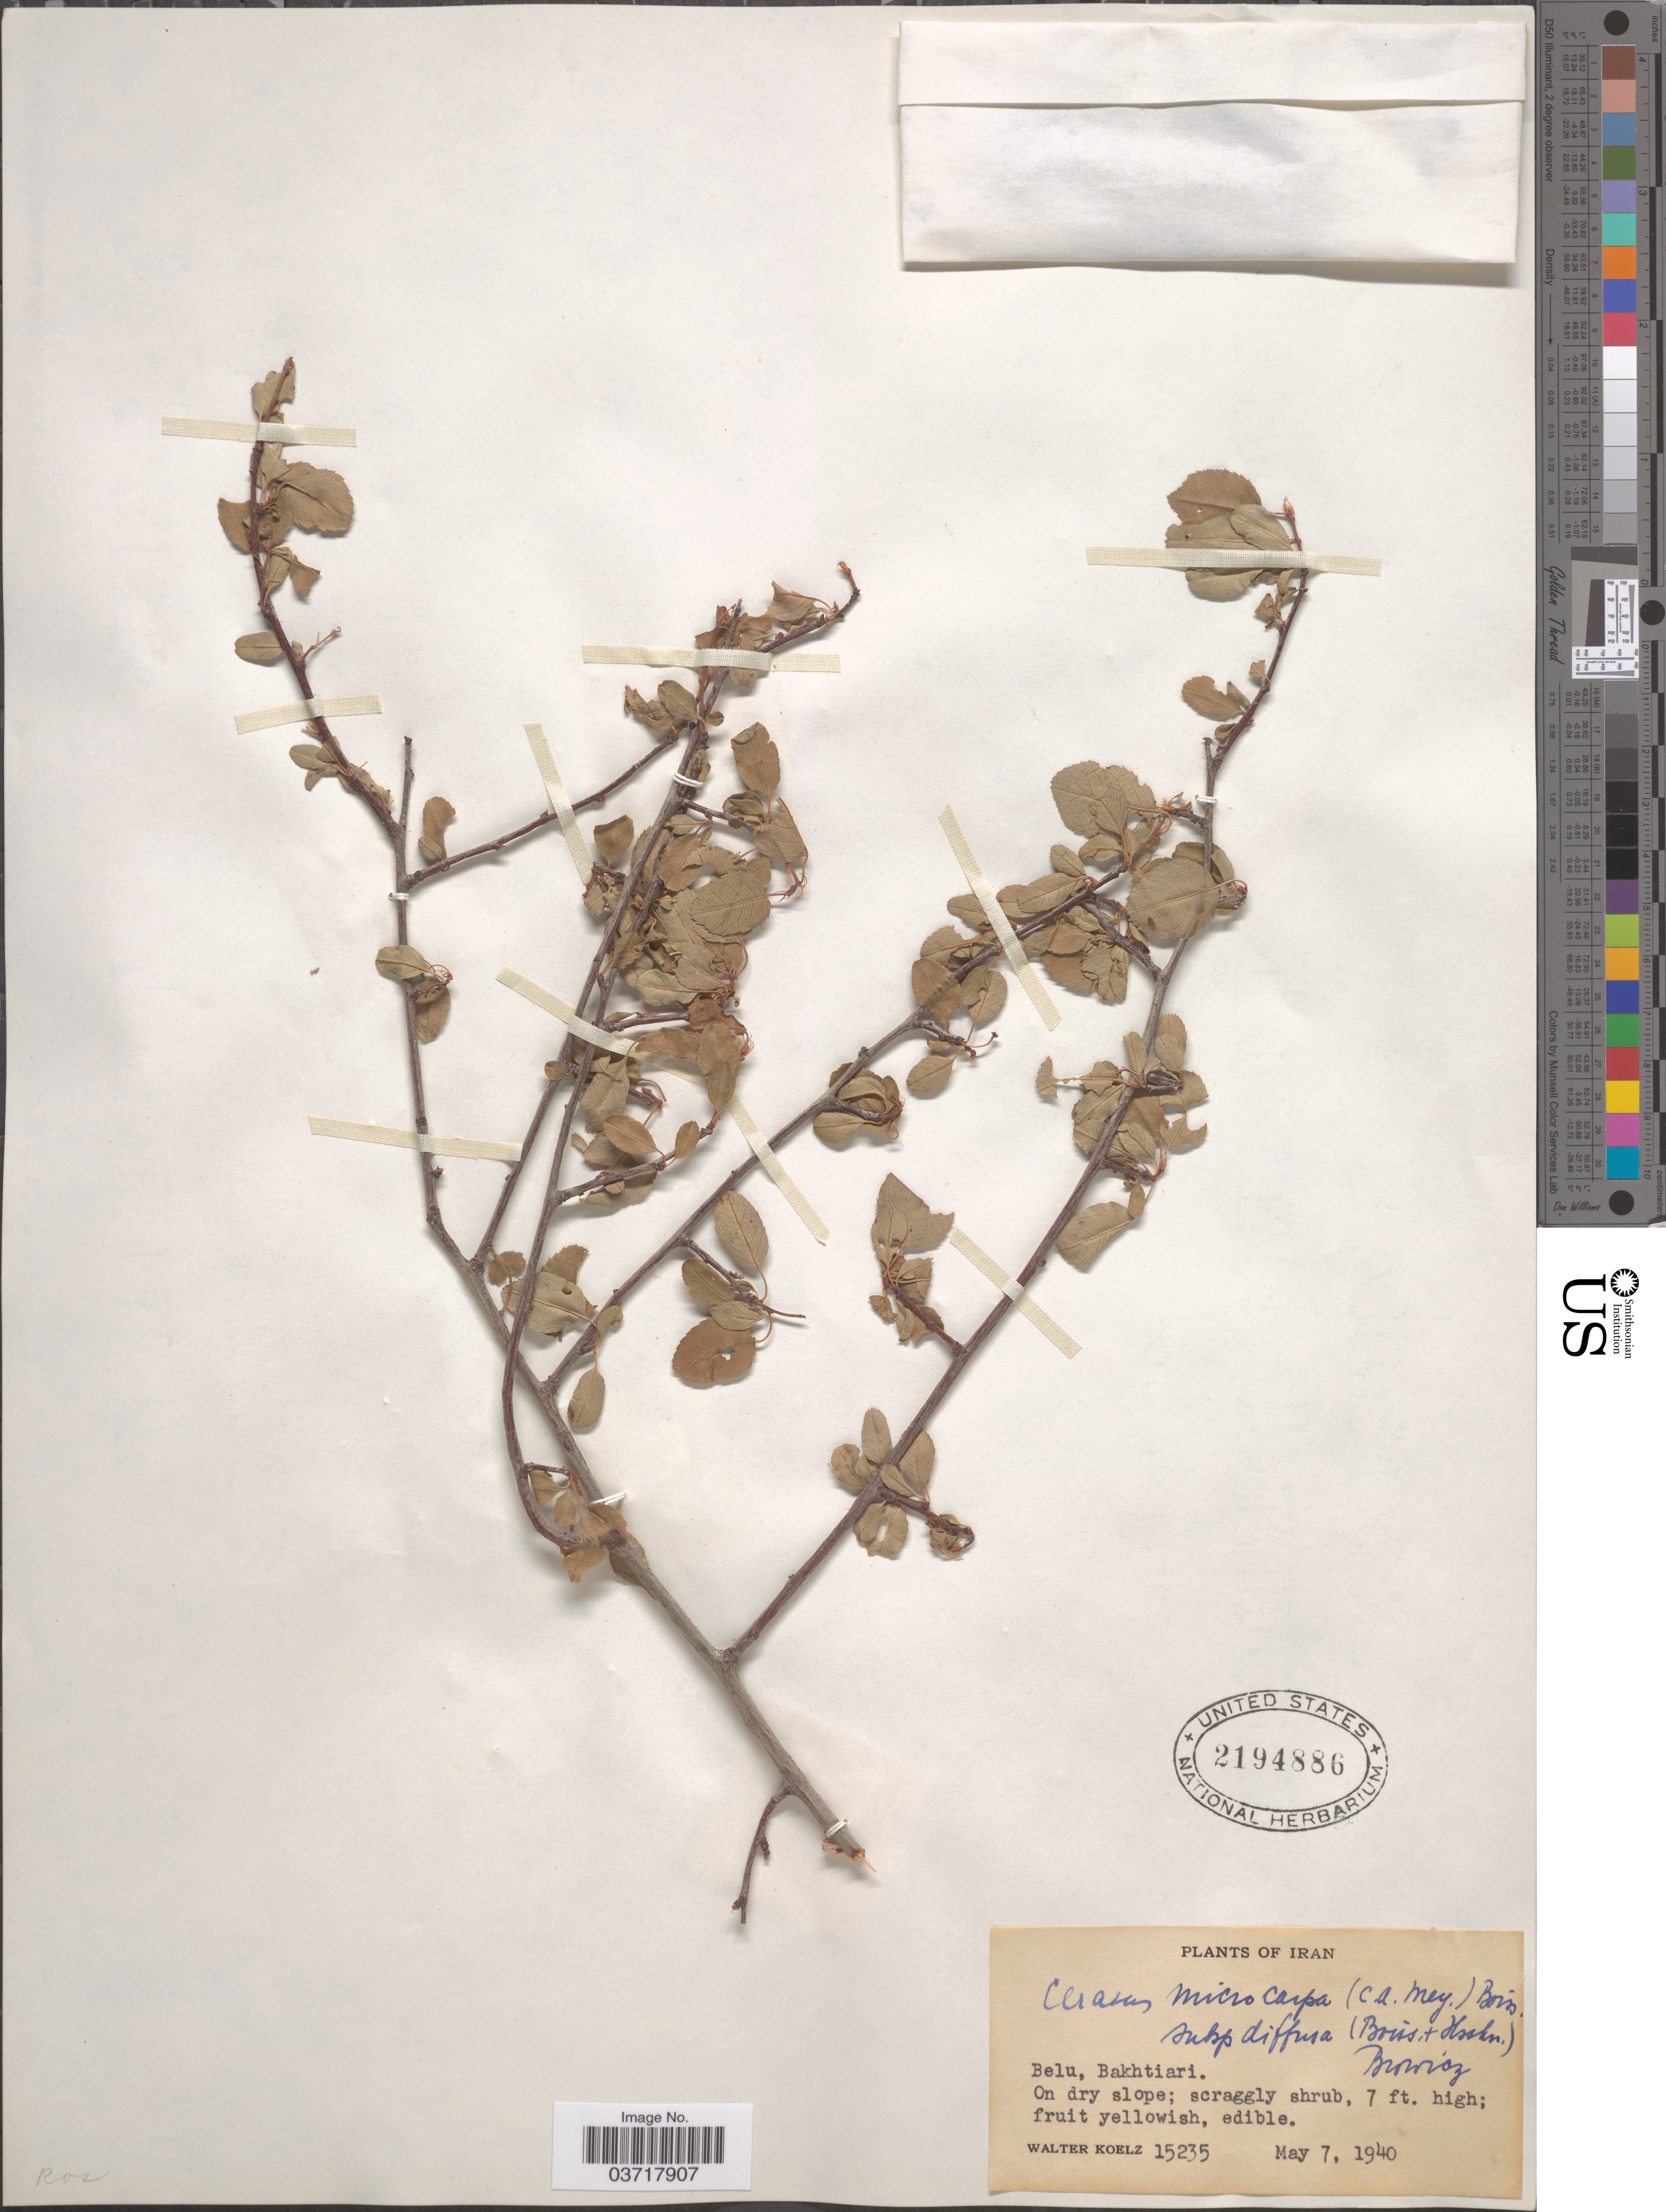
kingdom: Plantae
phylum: Tracheophyta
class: Magnoliopsida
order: Rosales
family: Rosaceae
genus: Prunus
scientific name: Prunus microcarpa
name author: C.A. Mey.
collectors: W. N. Koelz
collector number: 15235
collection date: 1940-05-07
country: Iran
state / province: Chahar Mahaal and Bakhtiari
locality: Belu, Bakhtiari.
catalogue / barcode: US 2194886